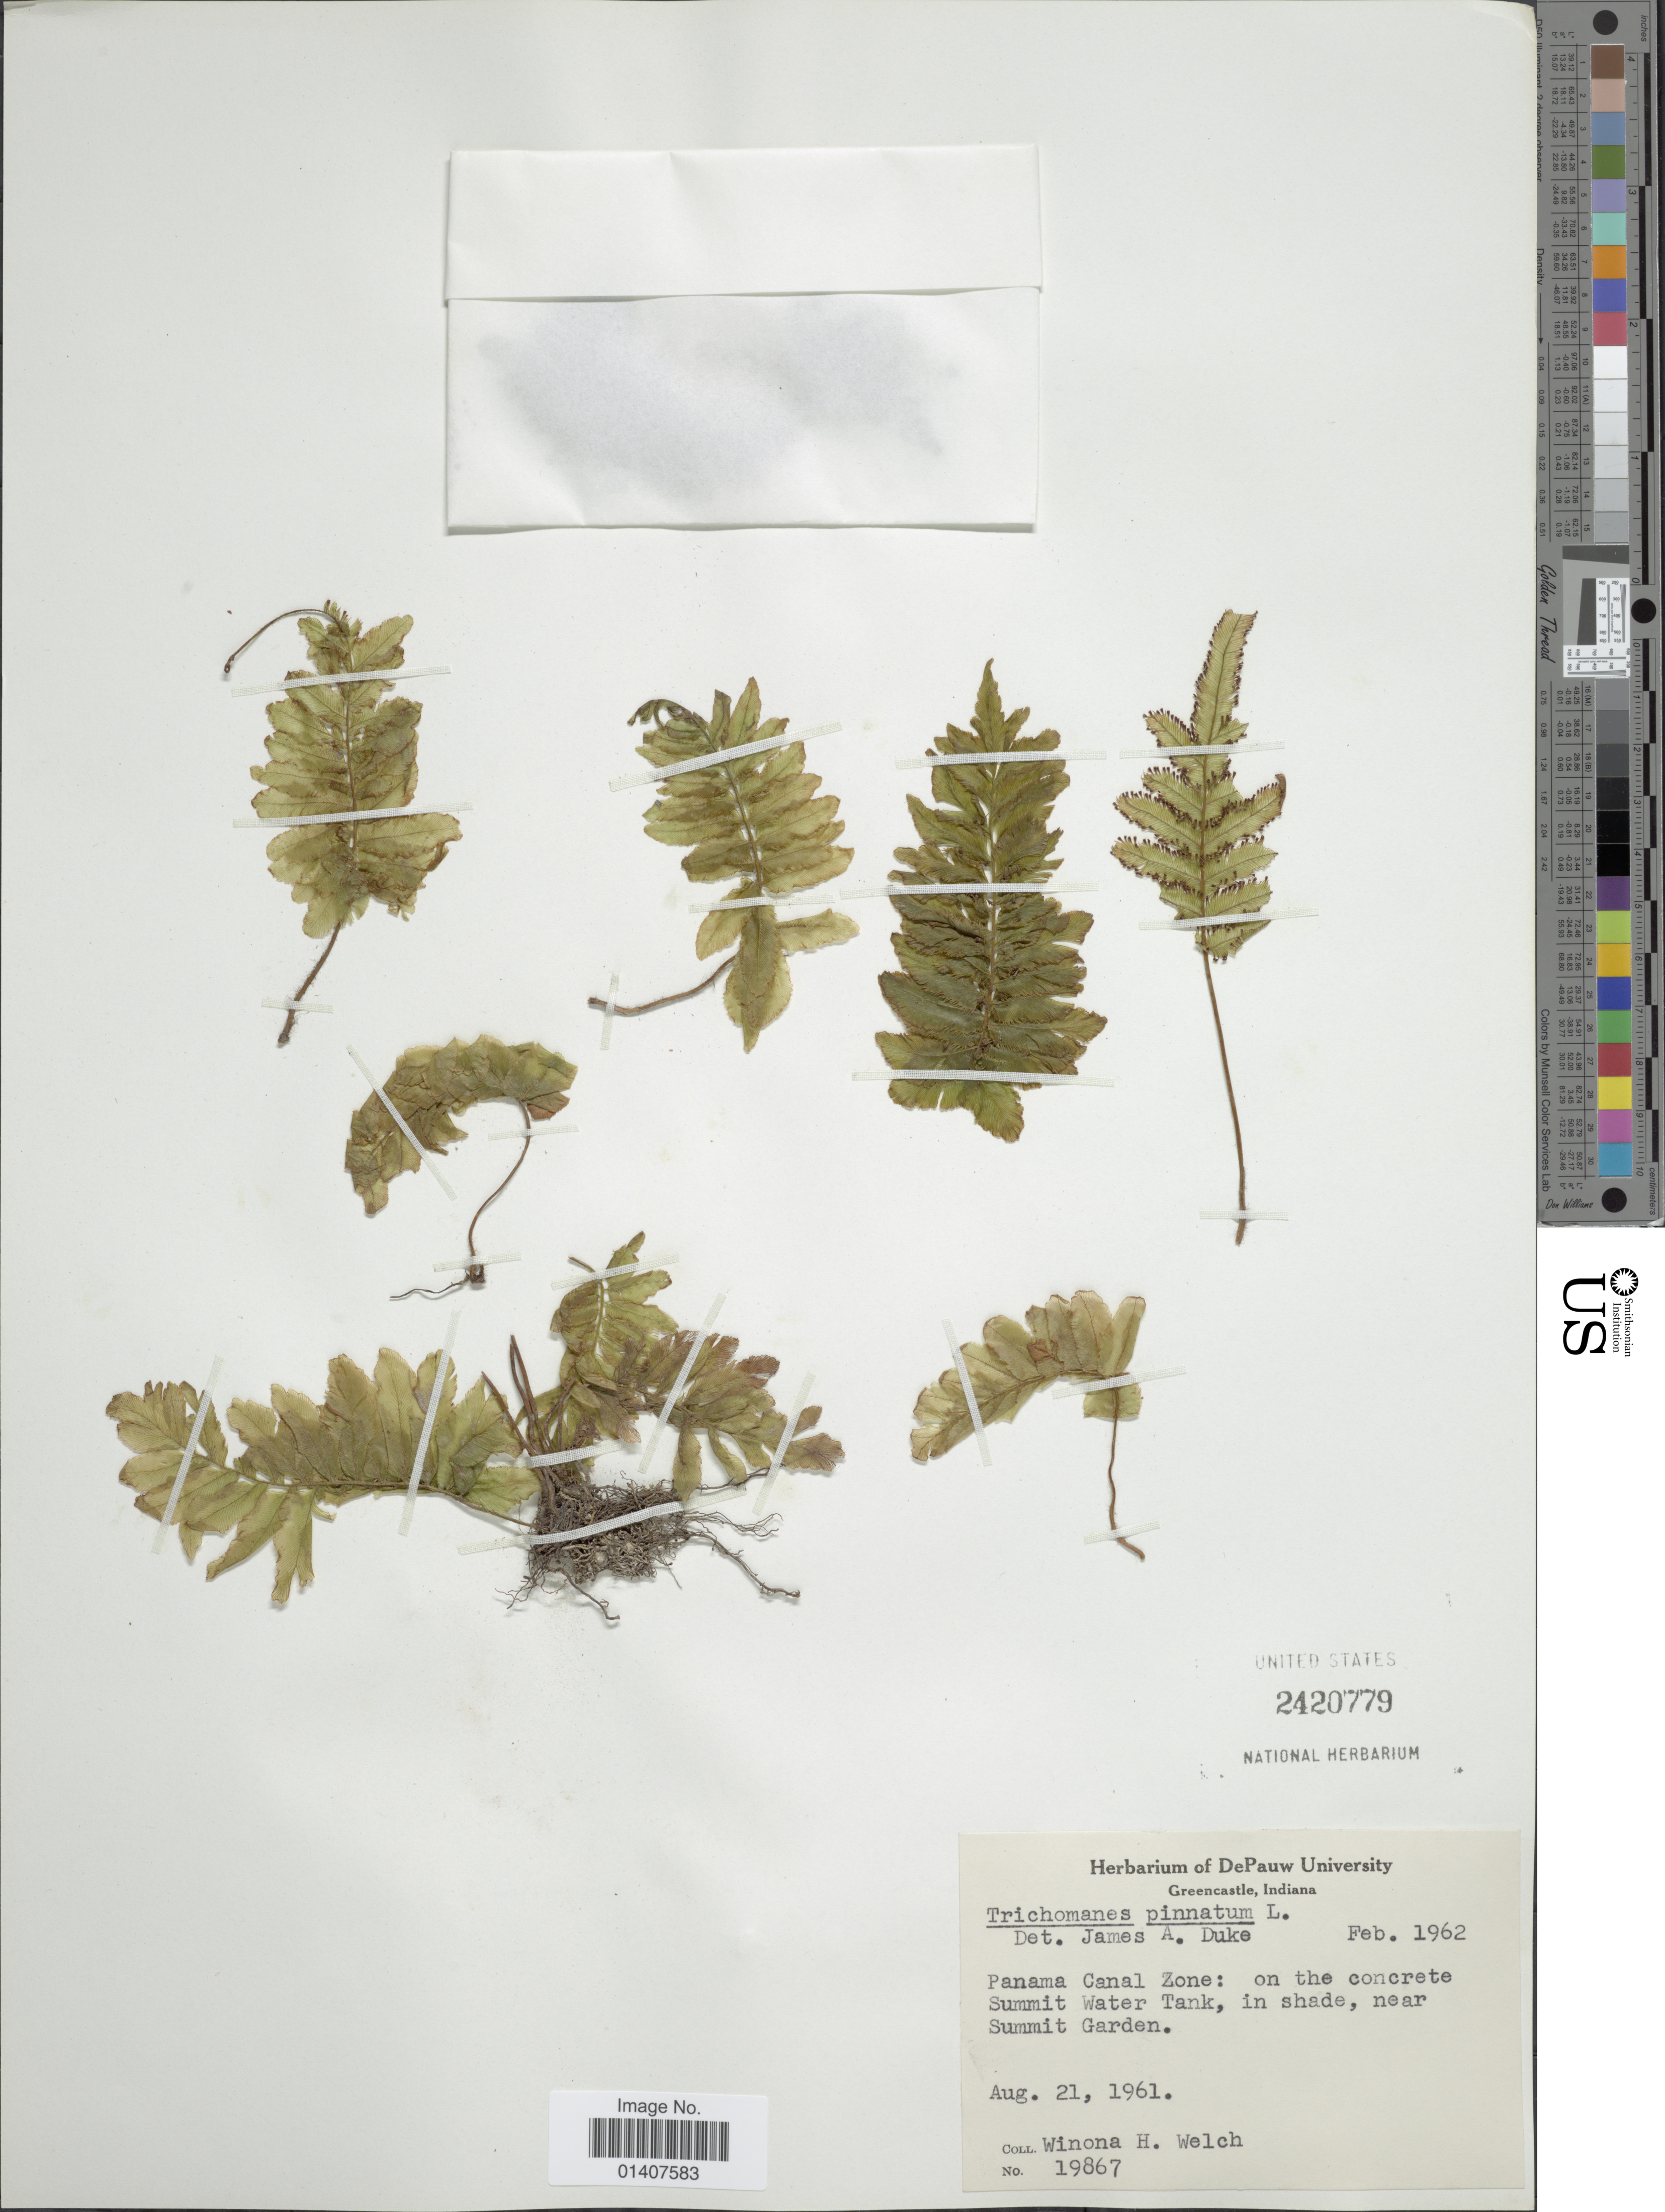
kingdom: Plantae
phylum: Tracheophyta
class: Polypodiopsida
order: Hymenophyllales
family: Hymenophyllaceae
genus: Trichomanes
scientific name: Trichomanes pinnatum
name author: Hedw.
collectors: W. H. Welch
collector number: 19867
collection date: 1961-08-21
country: Panama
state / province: Colón / Panamá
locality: Panama Canal Zone: on the concrete Summet Water Tank, in shade near Summit Garden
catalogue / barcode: US 2420779